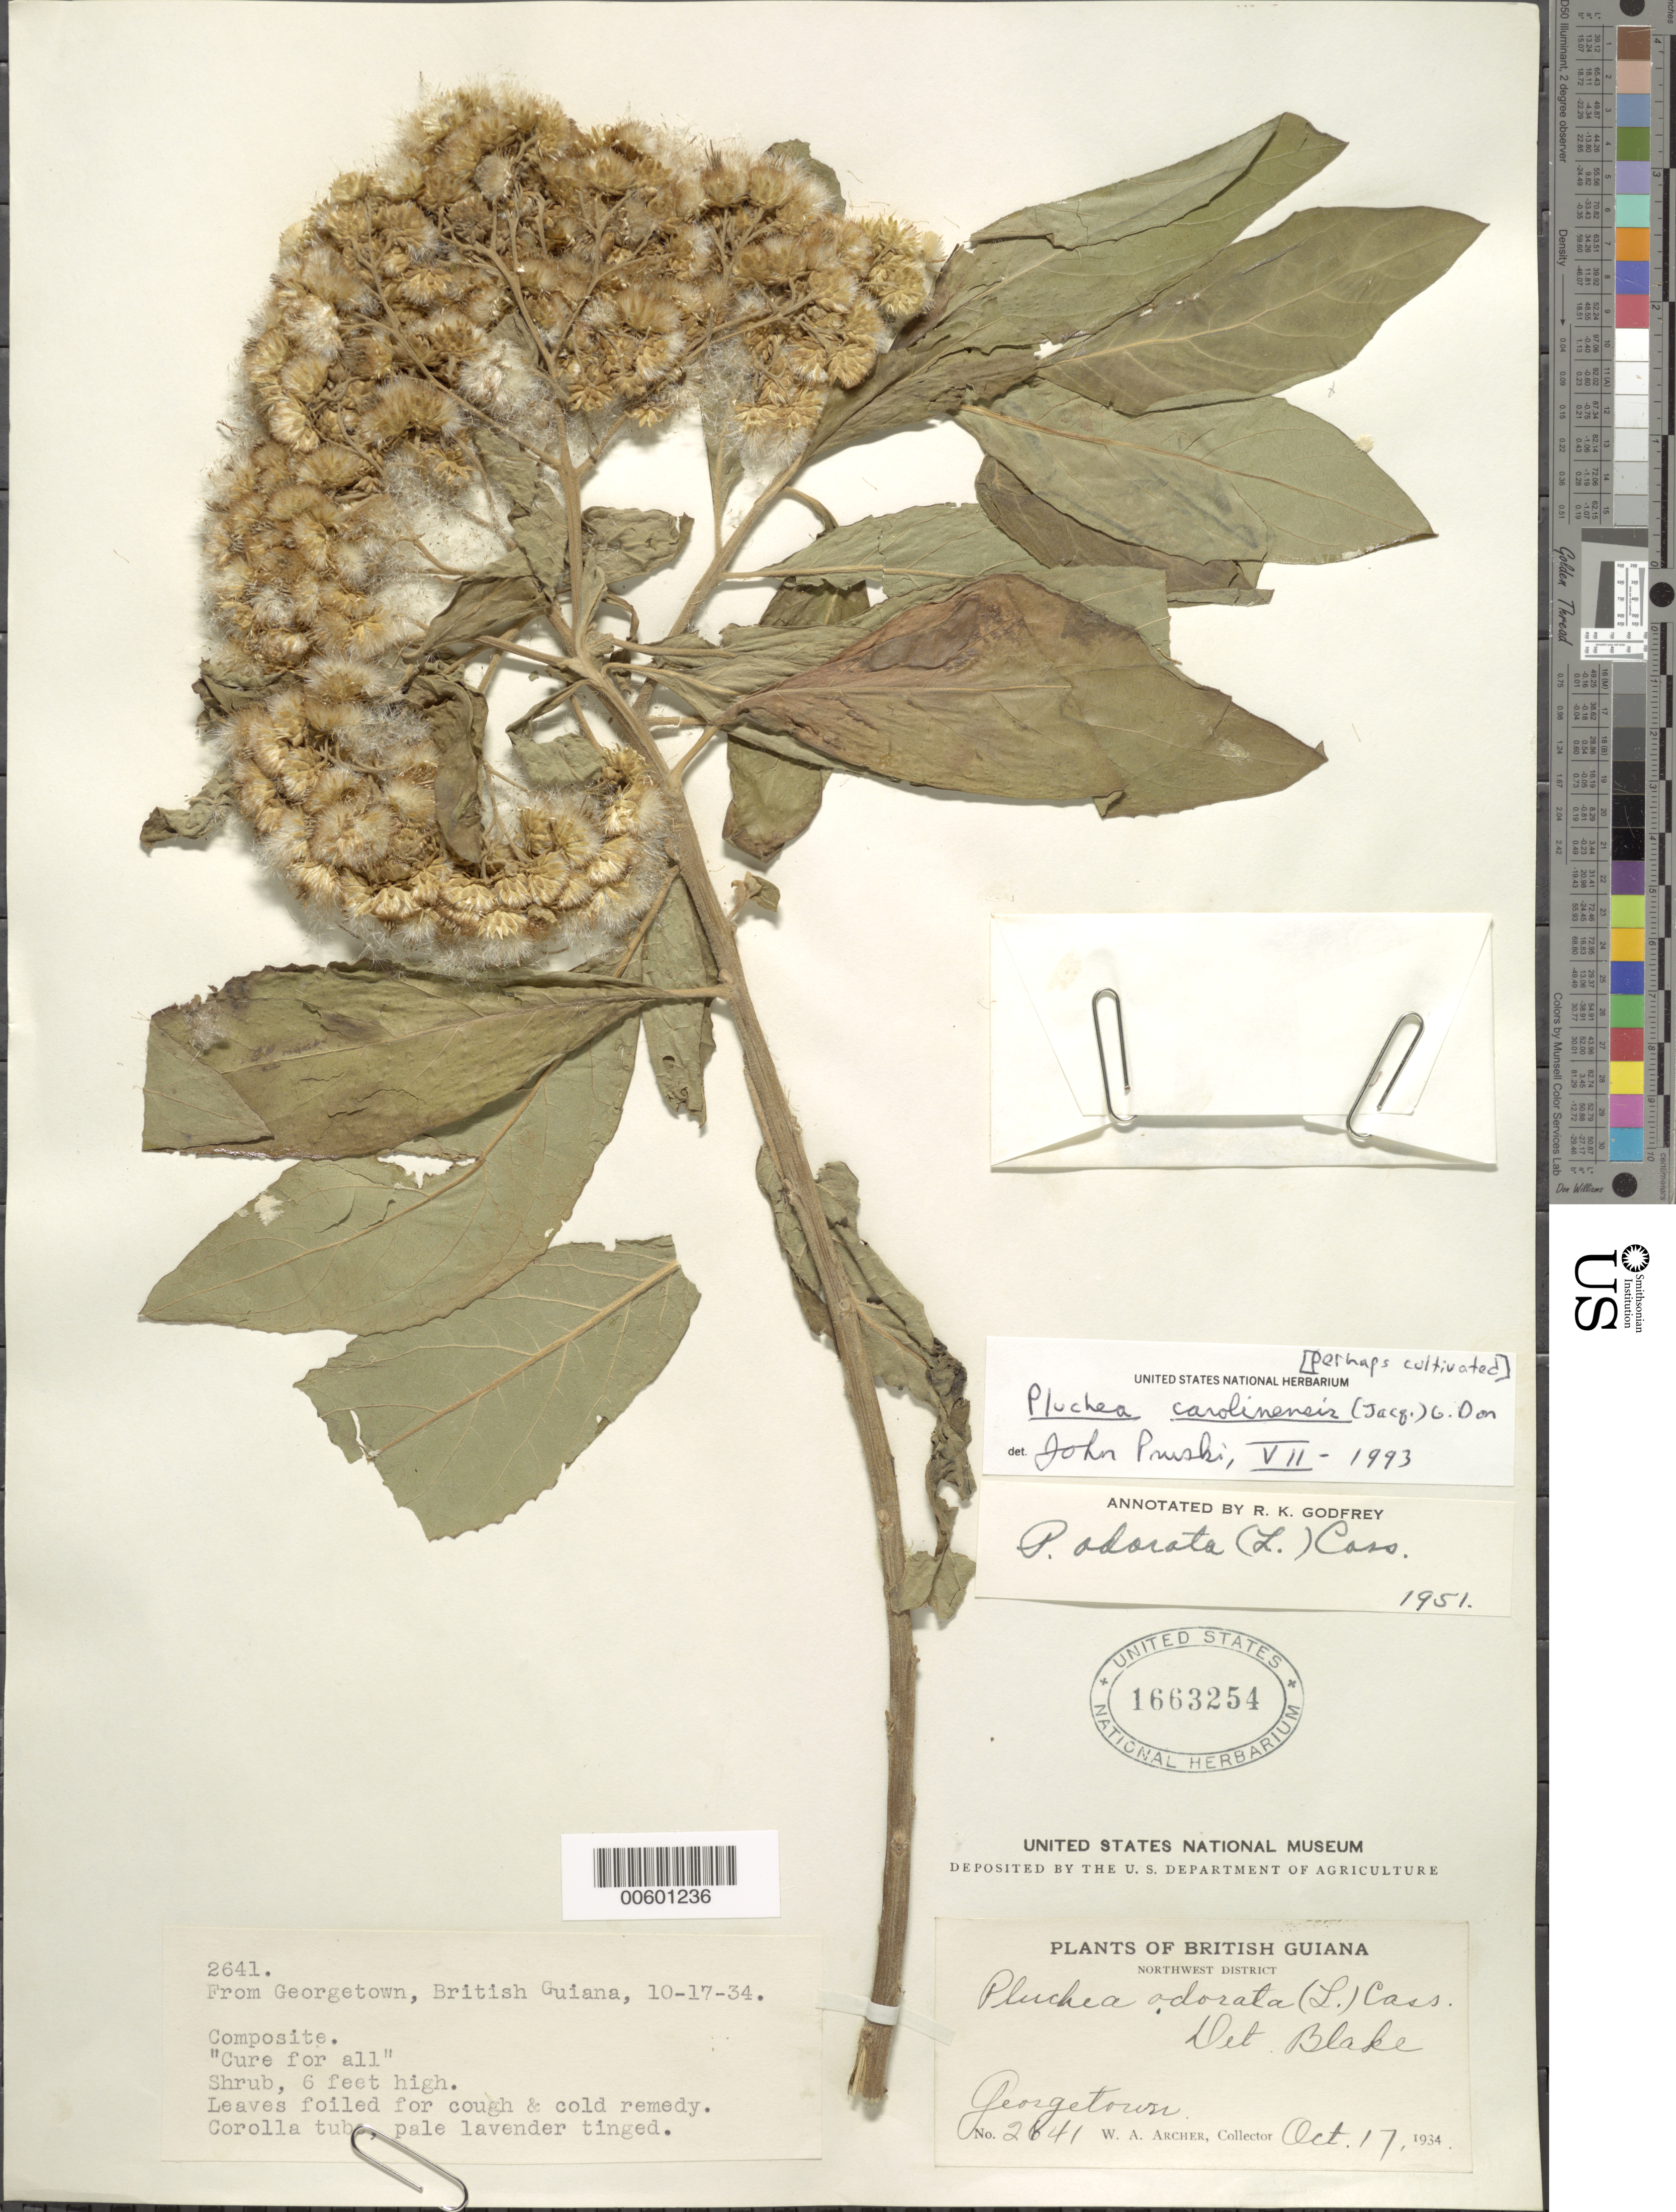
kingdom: Plantae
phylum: Tracheophyta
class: Magnoliopsida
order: Asterales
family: Asteraceae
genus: Pluchea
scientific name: Pluchea carolinensis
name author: (Jacq.) D. Don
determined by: Pruski, J. F.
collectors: W. A. Archer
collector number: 2641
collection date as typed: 17-Oct-34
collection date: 1934-10-17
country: Guyana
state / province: Demerara-Mahaica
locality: Georgetown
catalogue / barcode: US 1663254